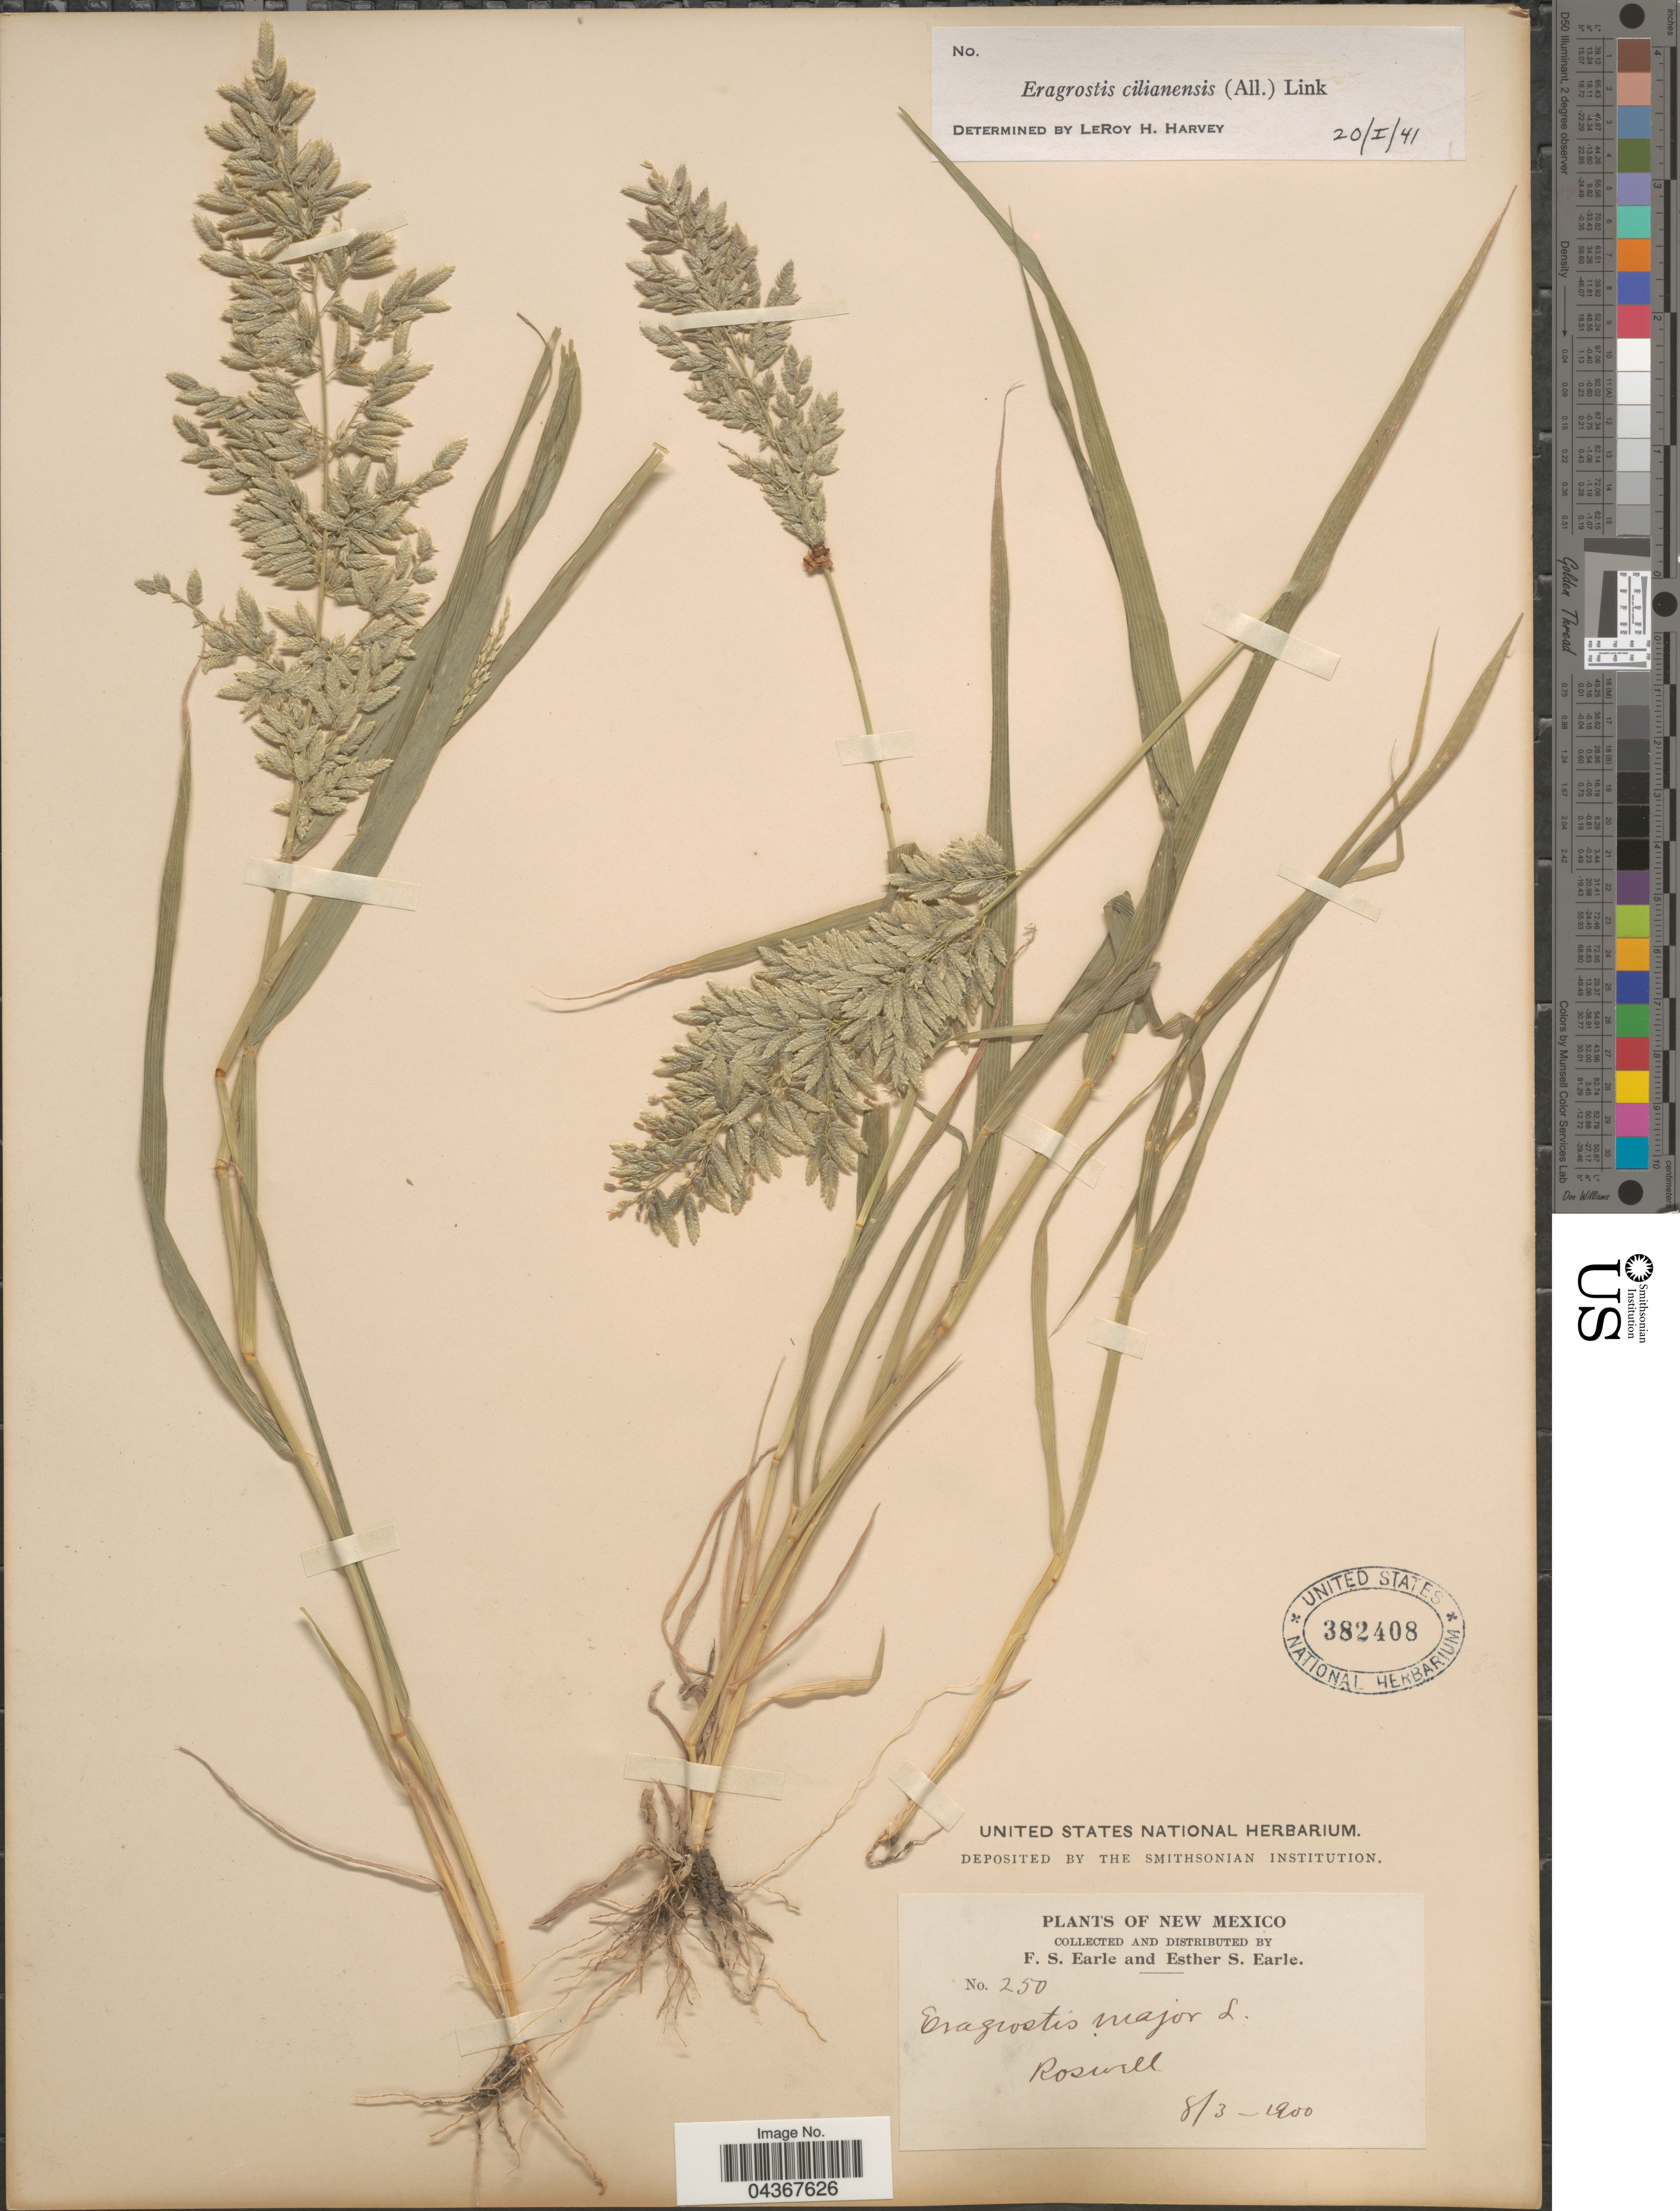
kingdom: Plantae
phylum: Tracheophyta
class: Liliopsida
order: Poales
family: Poaceae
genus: Eragrostis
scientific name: Eragrostis cilianensis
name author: (Bellardi) Vignolo ex Janch.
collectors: F. S. Earle & E. S. Earle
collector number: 250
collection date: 1900-08-03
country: United States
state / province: New Mexico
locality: Roswell.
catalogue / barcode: US 382408